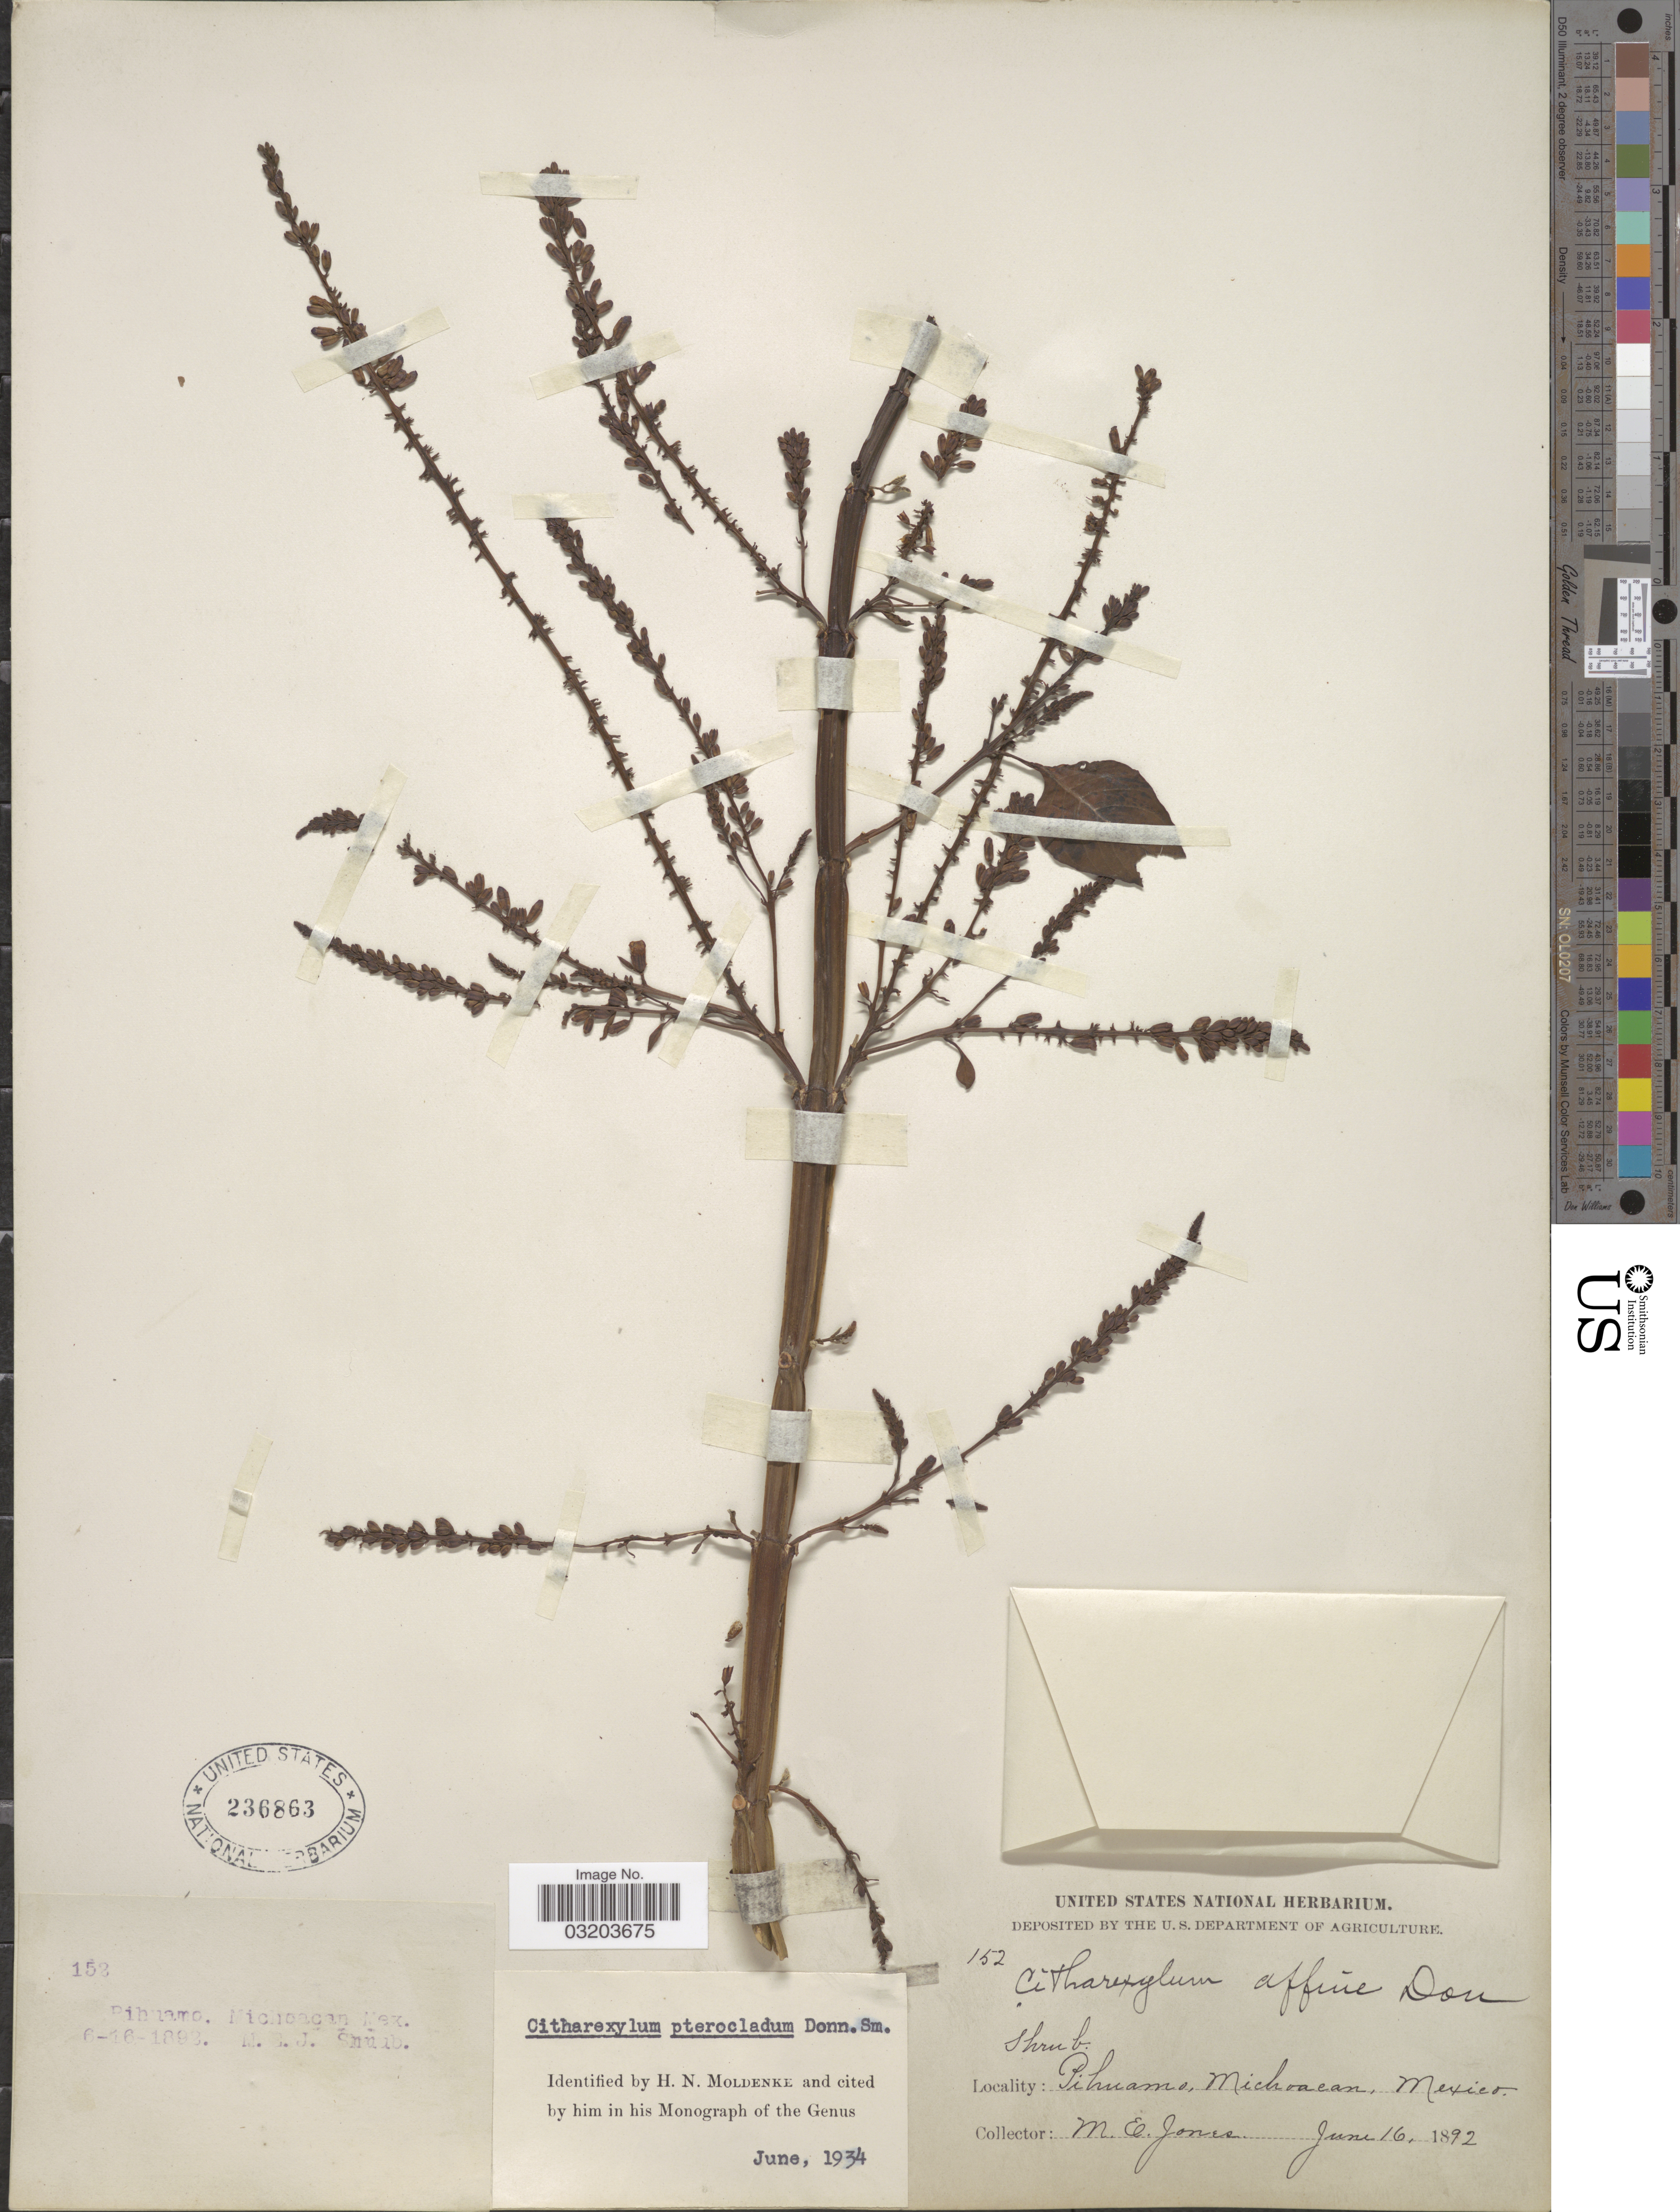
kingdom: Plantae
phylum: Tracheophyta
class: Magnoliopsida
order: Lamiales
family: Verbenaceae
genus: Citharexylum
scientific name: Citharexylum pterocladum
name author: Donn. Sm.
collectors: M. E. Jones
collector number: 152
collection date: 1892-06-16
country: Mexico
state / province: Michoacán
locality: Pihuamo.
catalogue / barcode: US 236863